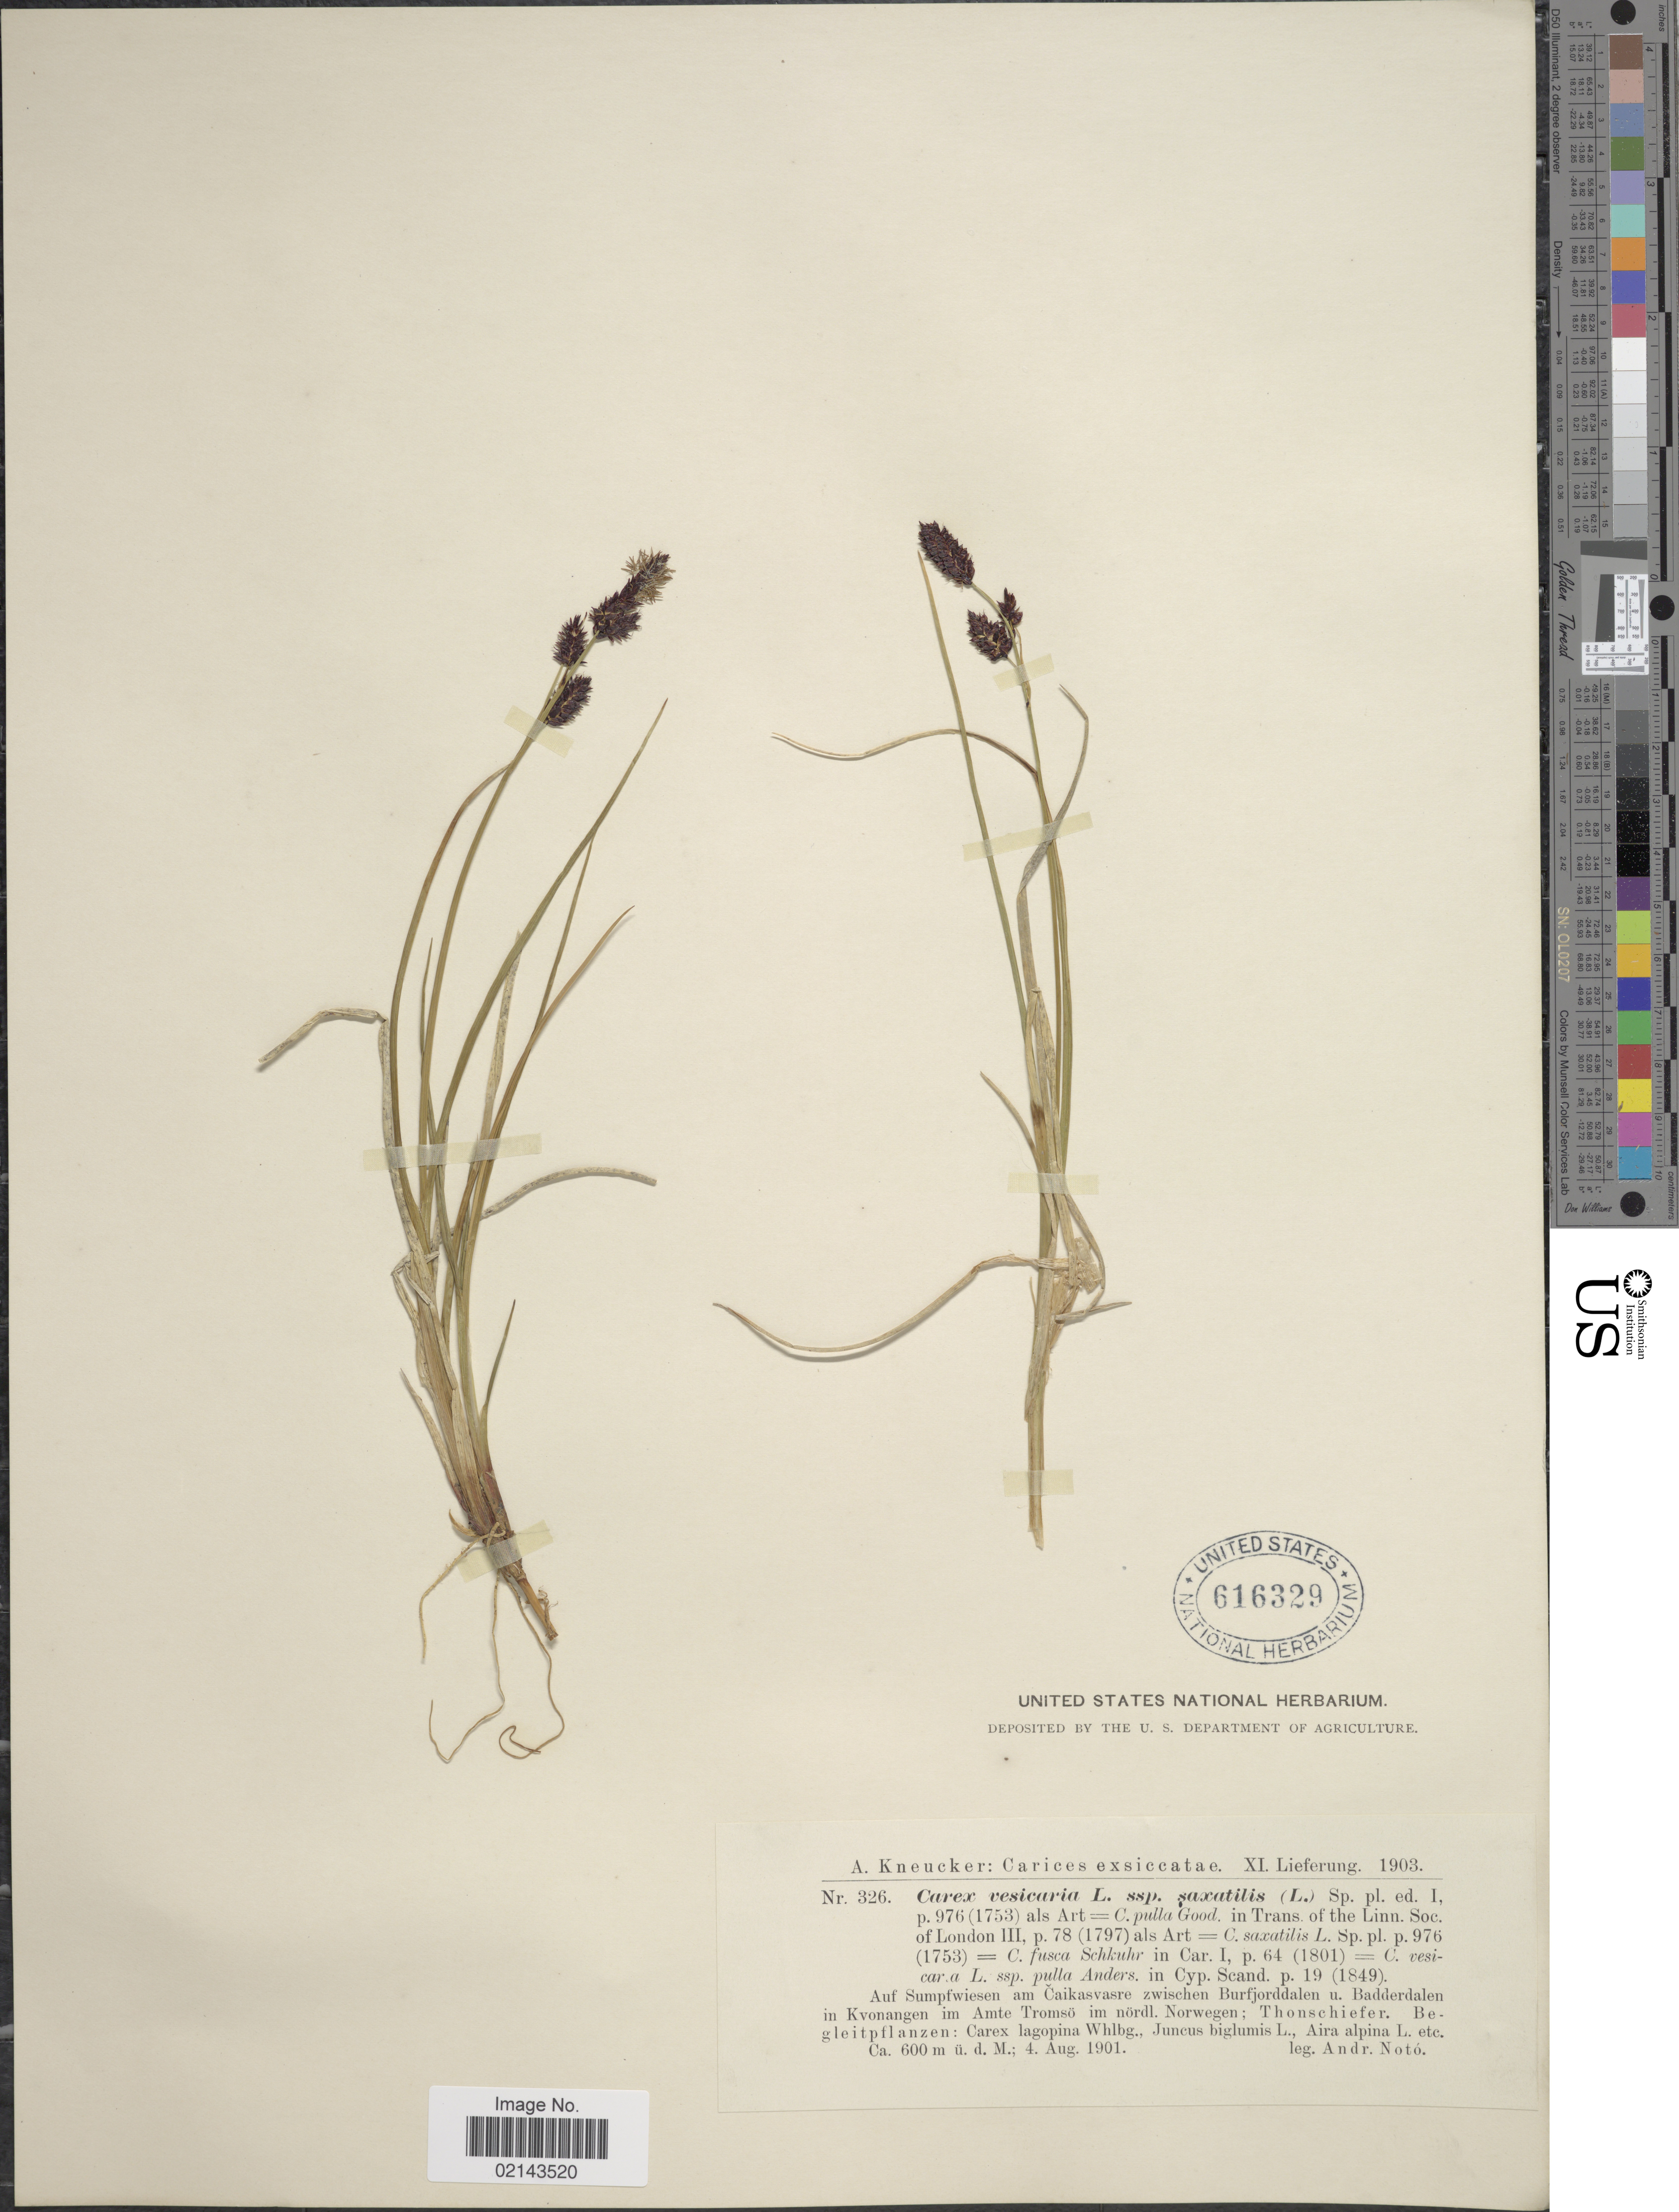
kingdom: Plantae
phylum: Tracheophyta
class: Liliopsida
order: Poales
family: Cyperaceae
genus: Carex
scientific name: Carex vesicaria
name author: L.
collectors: A. Notǿ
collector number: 326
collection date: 1901-08-04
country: Norway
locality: Auf Sumpfwiesen am Caikasvasre zwischen Burfjorddalen u. Badderdalen in Kvonangen im Amte Tromsö im nördl. Norwegen; Thonschiefer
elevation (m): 600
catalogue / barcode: US 616329